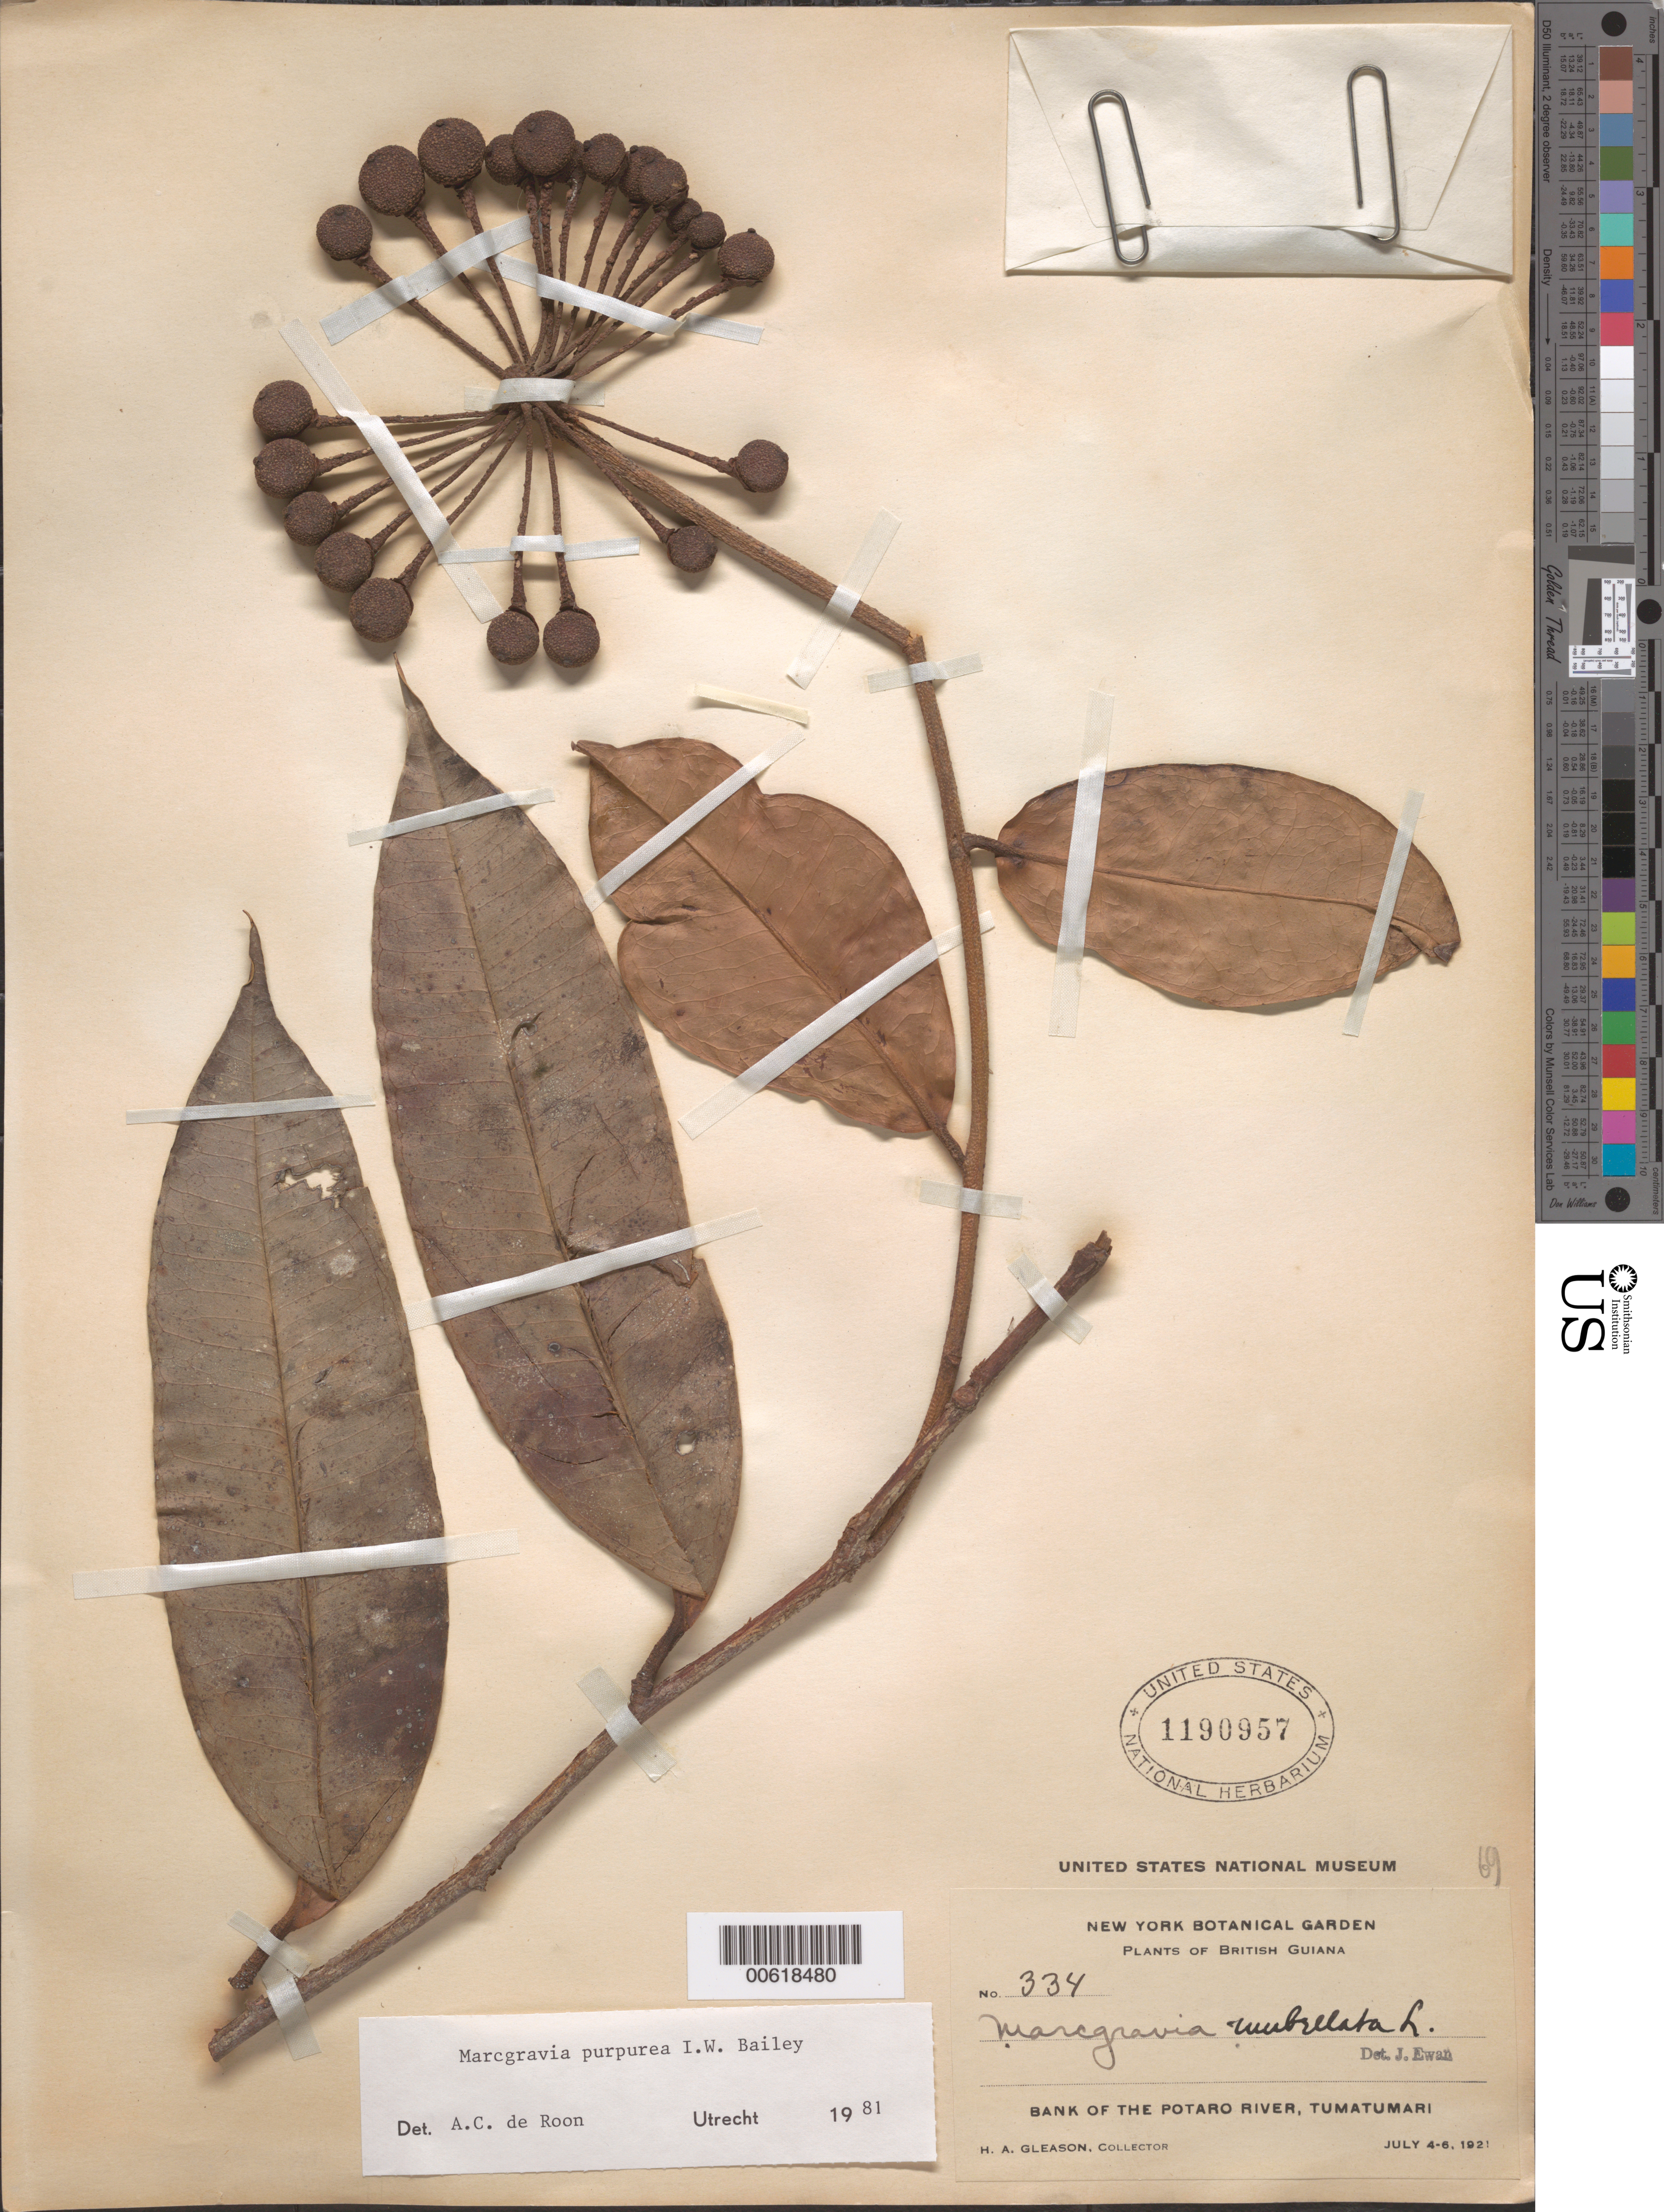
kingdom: Plantae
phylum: Tracheophyta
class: Magnoliopsida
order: Ericales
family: Marcgraviaceae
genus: Marcgravia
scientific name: Marcgravia purpurea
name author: I.W. Bailey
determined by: de Roon, A. C.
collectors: H. A. Gleason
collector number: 334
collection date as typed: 4-Jul-21 to 6-Jul-21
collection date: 1921-07-04/1921-07-06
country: Guyana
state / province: Potaro-Siparuni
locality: Tumatumari Village, Potaro R.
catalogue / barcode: US 1190957